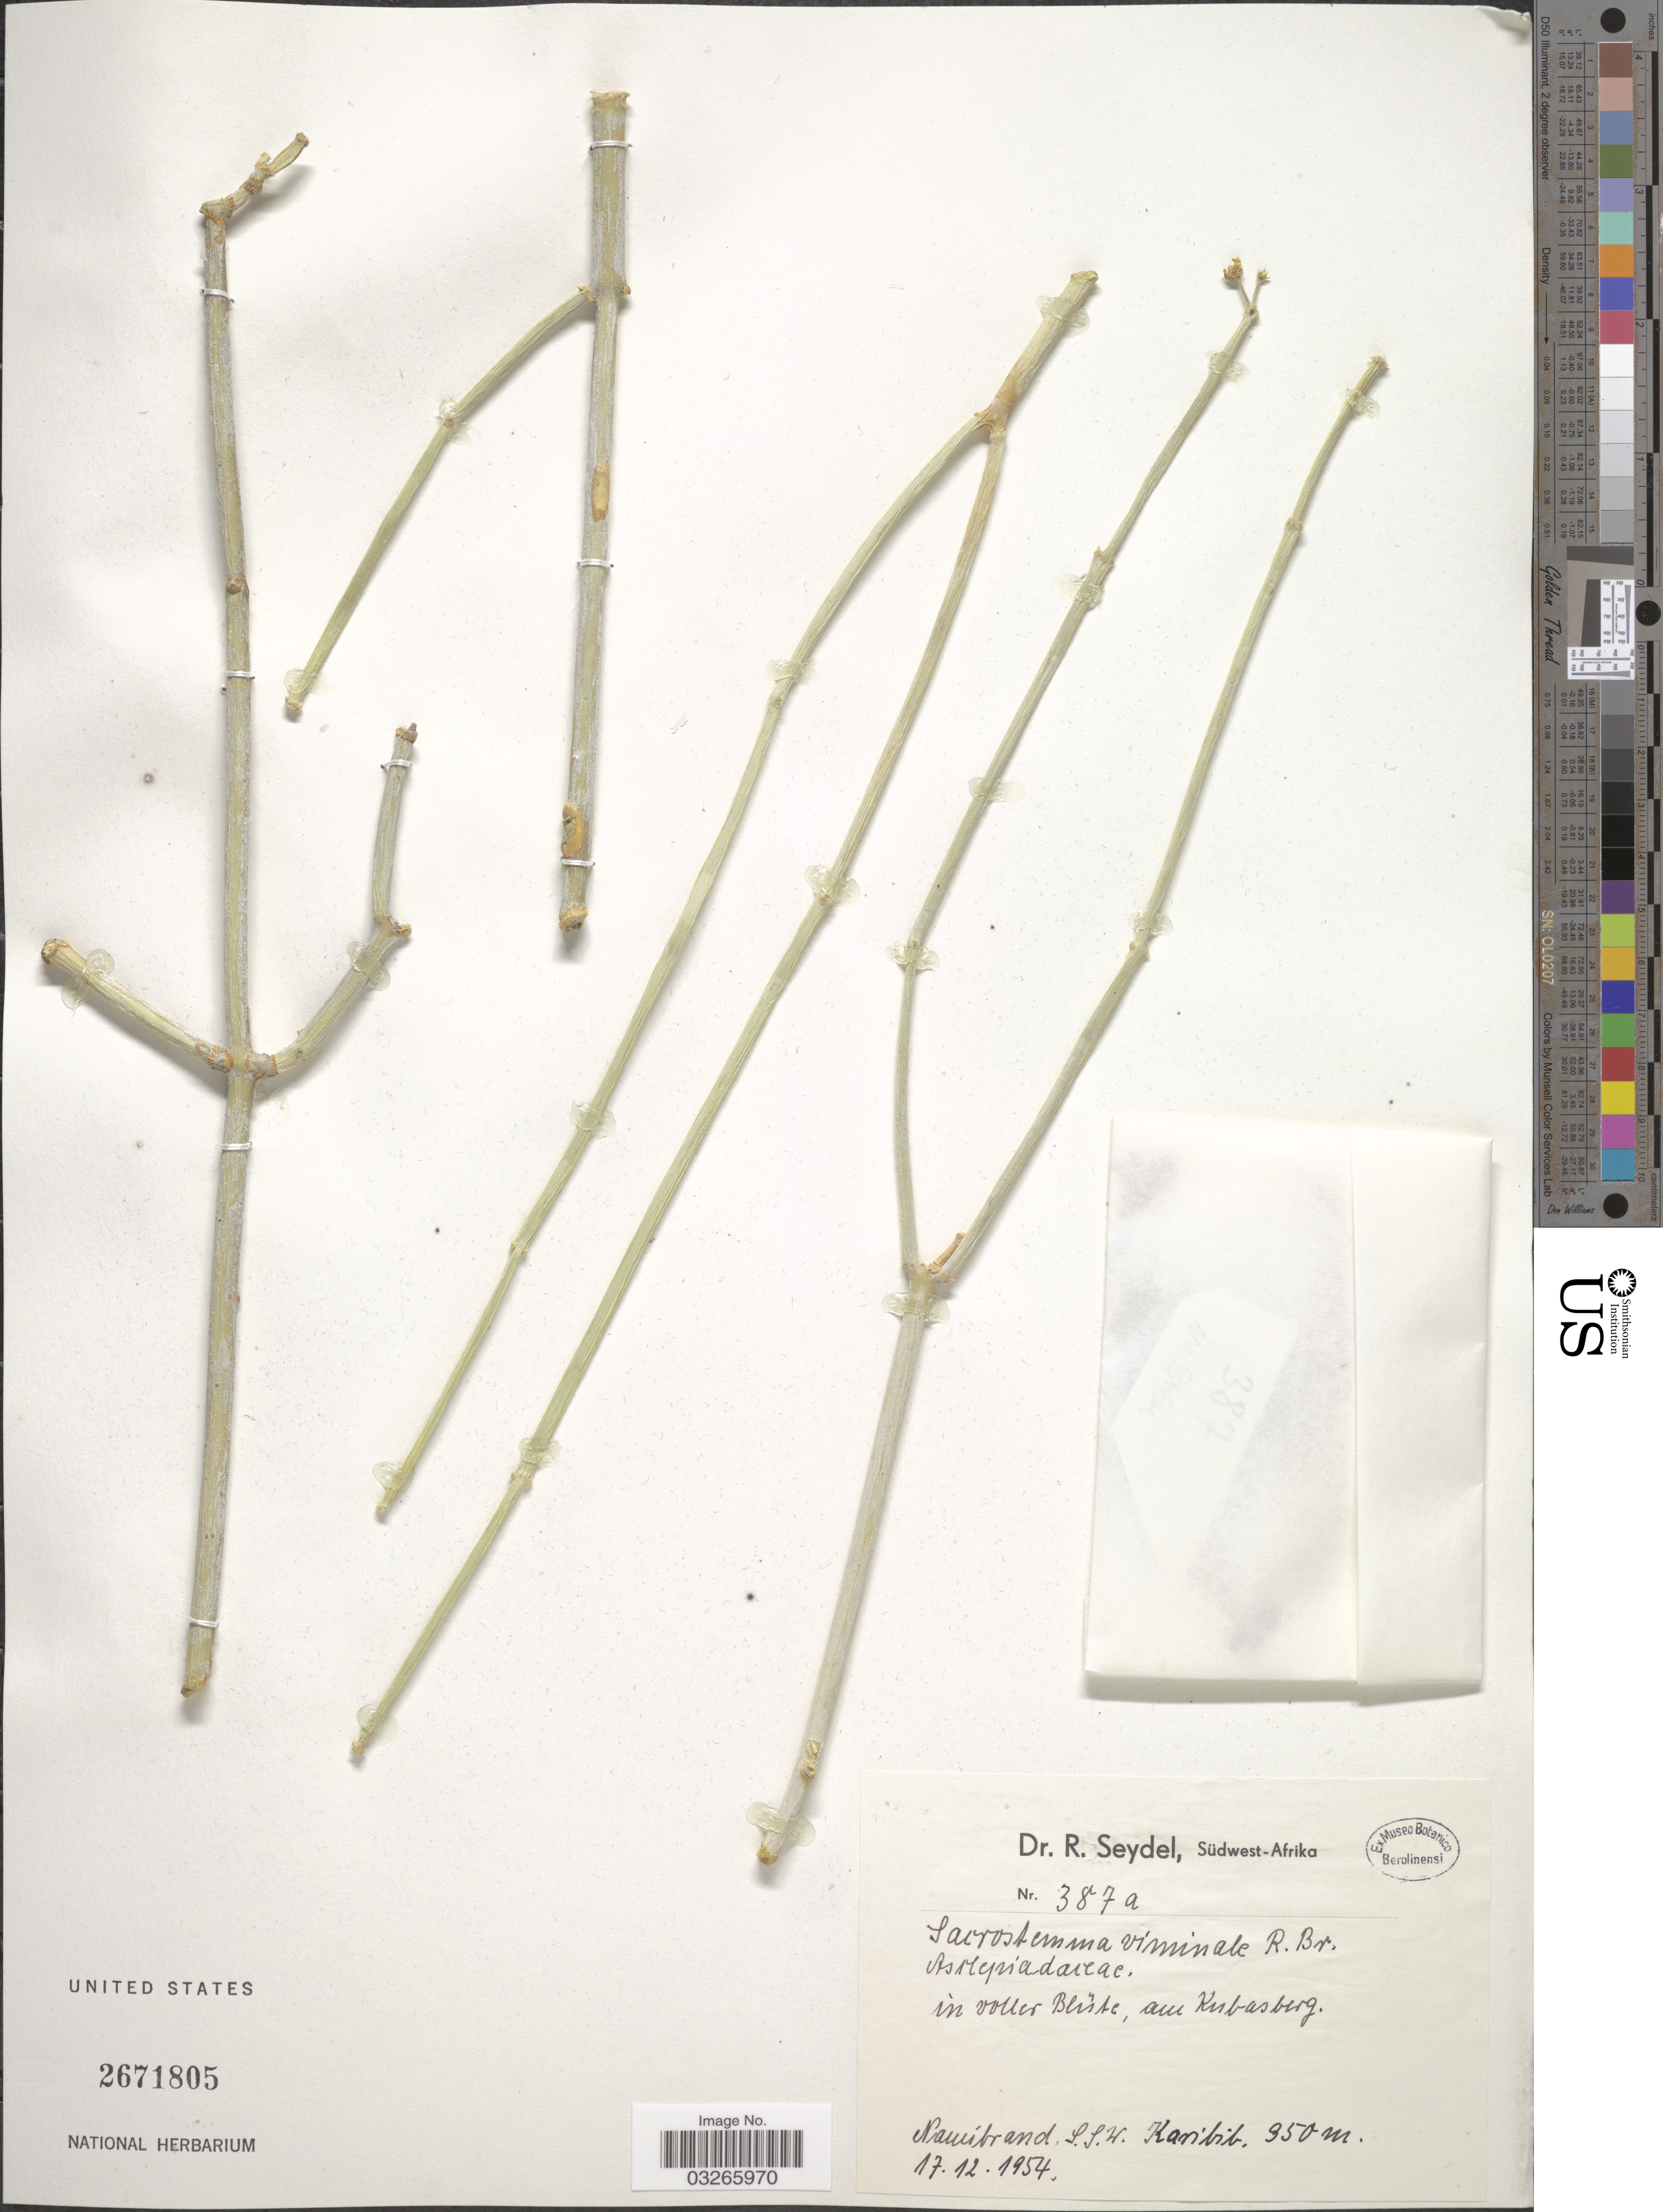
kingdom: Plantae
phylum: Tracheophyta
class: Magnoliopsida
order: Gentianales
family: Apocynaceae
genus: Sarcostemma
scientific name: Sarcostemma viminale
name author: (Linn) R. Br.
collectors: R. Seydel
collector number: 387a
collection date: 1954-12-17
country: Namibia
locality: Südwest-Afrika. Namibrand, S.S.W. Karibib.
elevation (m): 950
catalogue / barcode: US 2671805